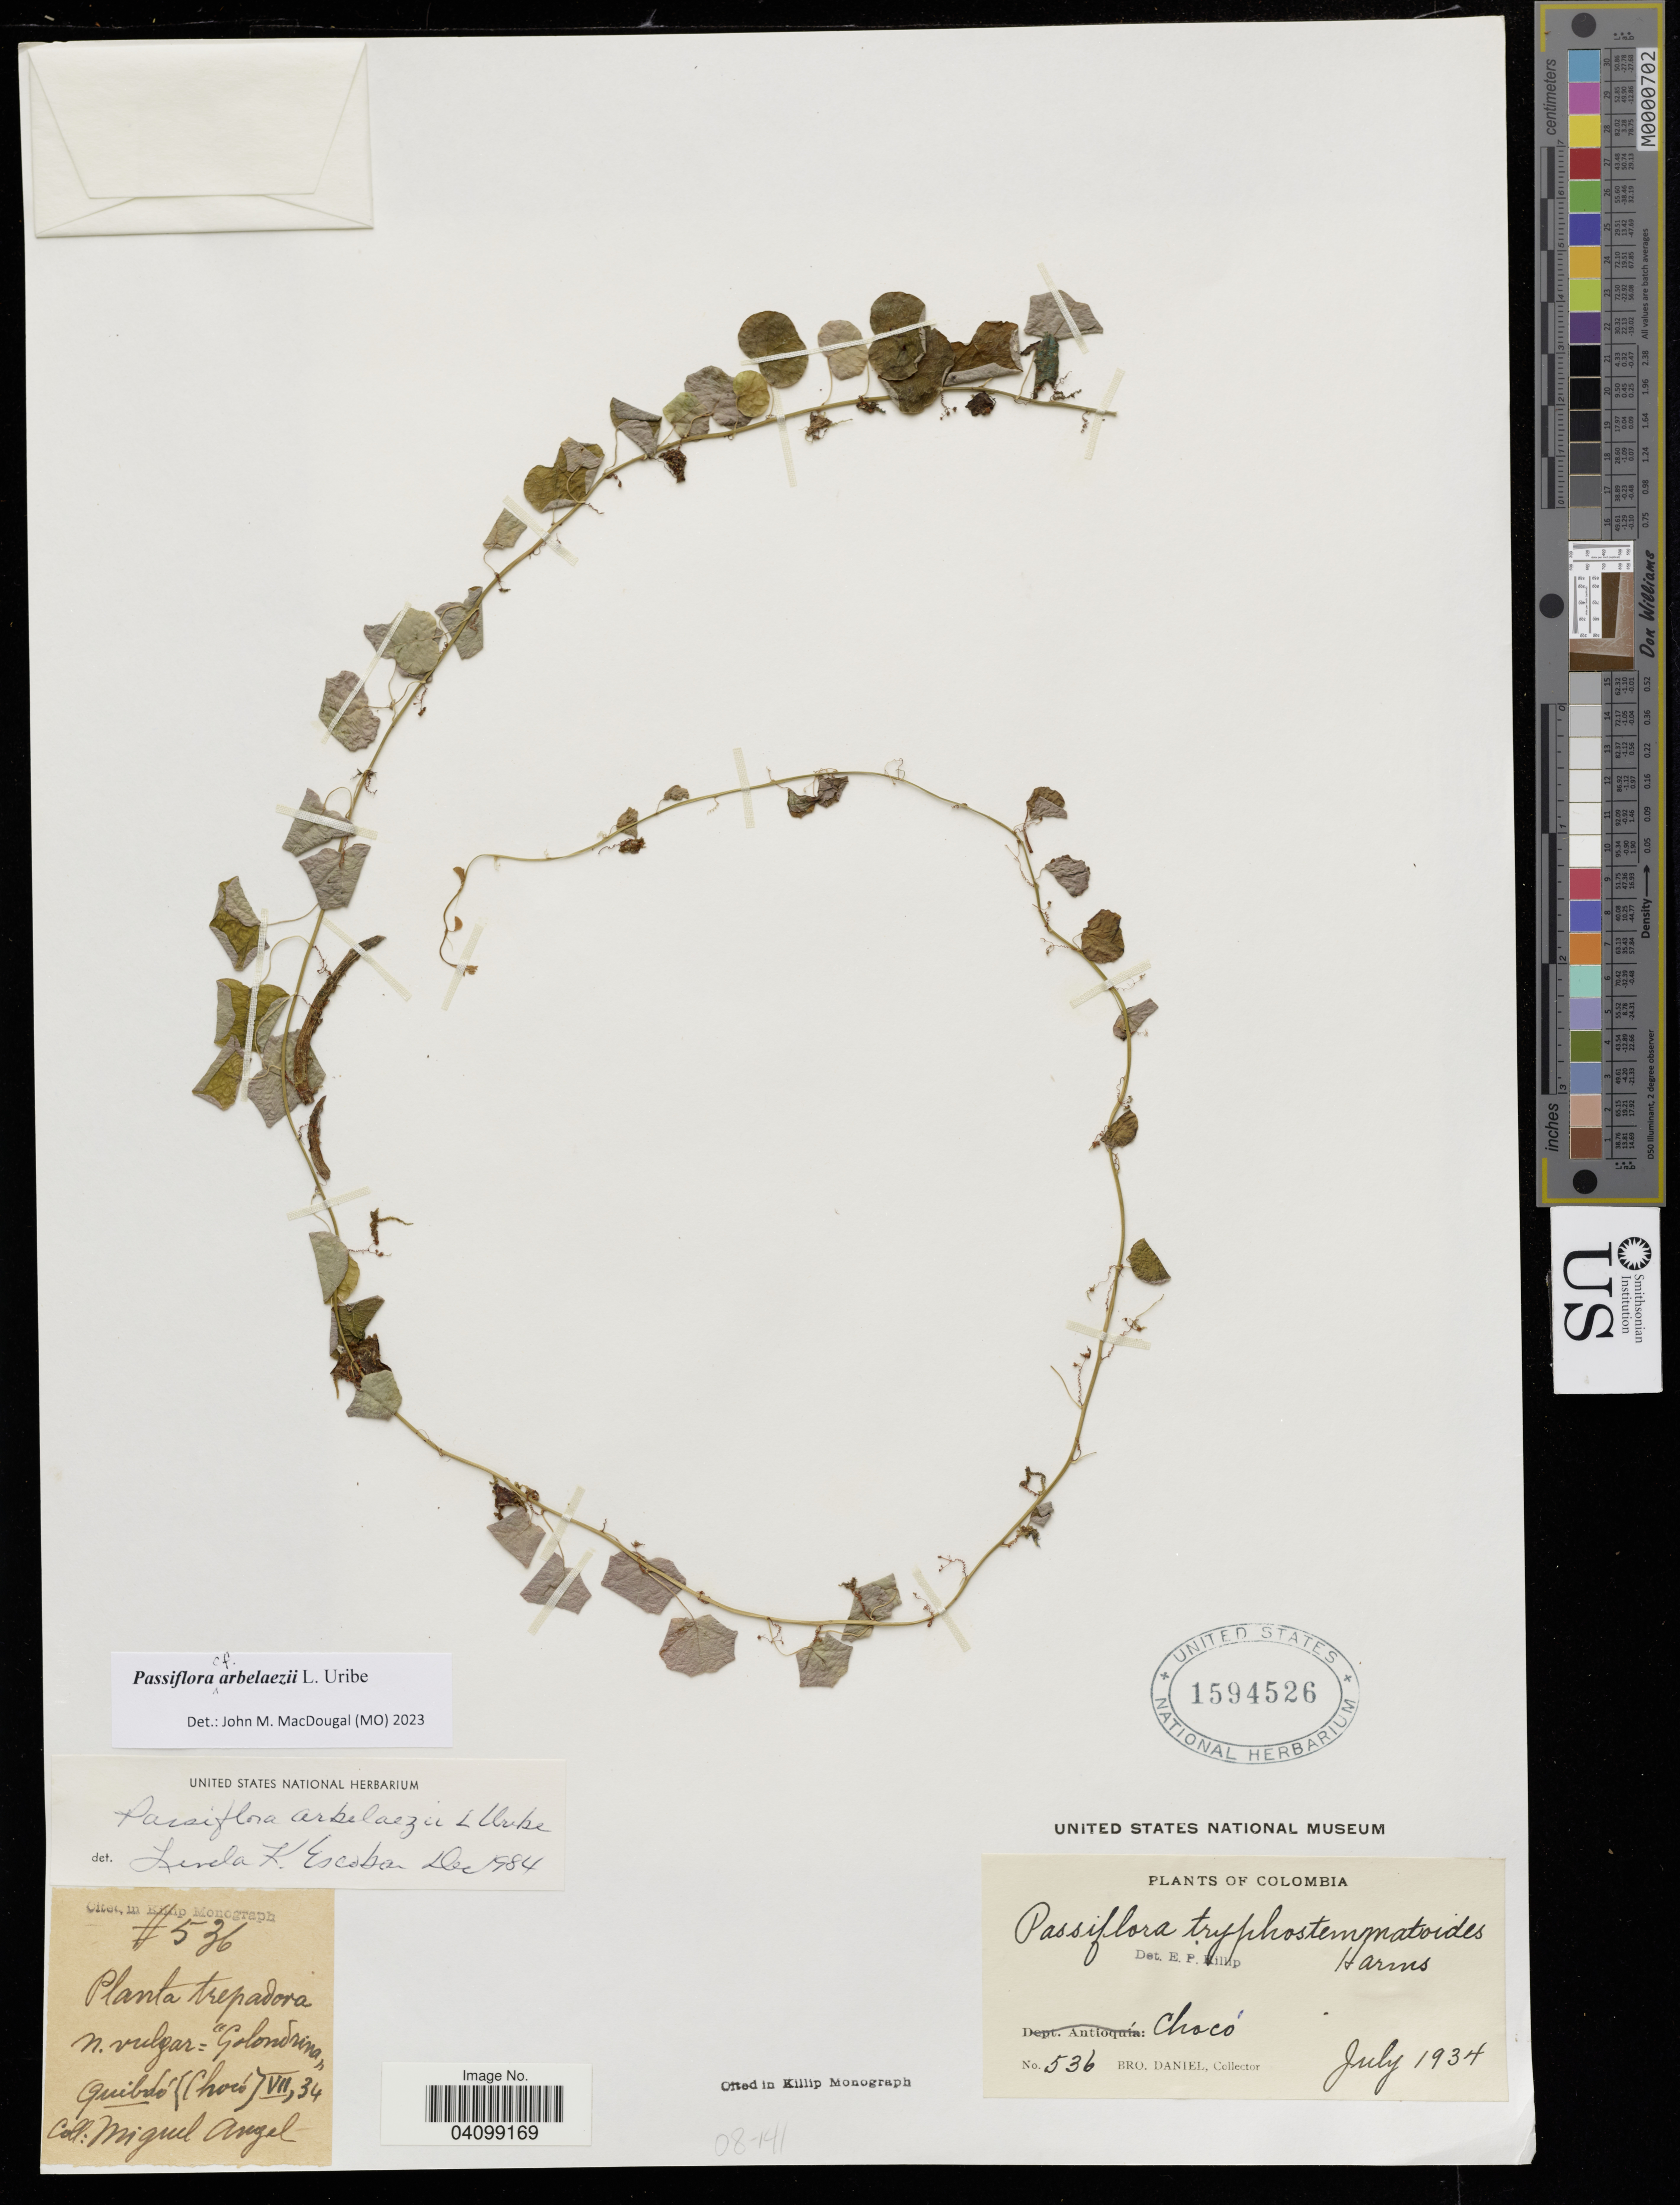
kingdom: Plantae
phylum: Tracheophyta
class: Magnoliopsida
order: Malpighiales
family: Passifloraceae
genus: Passiflora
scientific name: Passiflora arbelaezii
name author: L. Uribe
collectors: Bro. Daniel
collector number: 536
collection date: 1934-07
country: Colombia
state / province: Chocó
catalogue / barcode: US 1594526